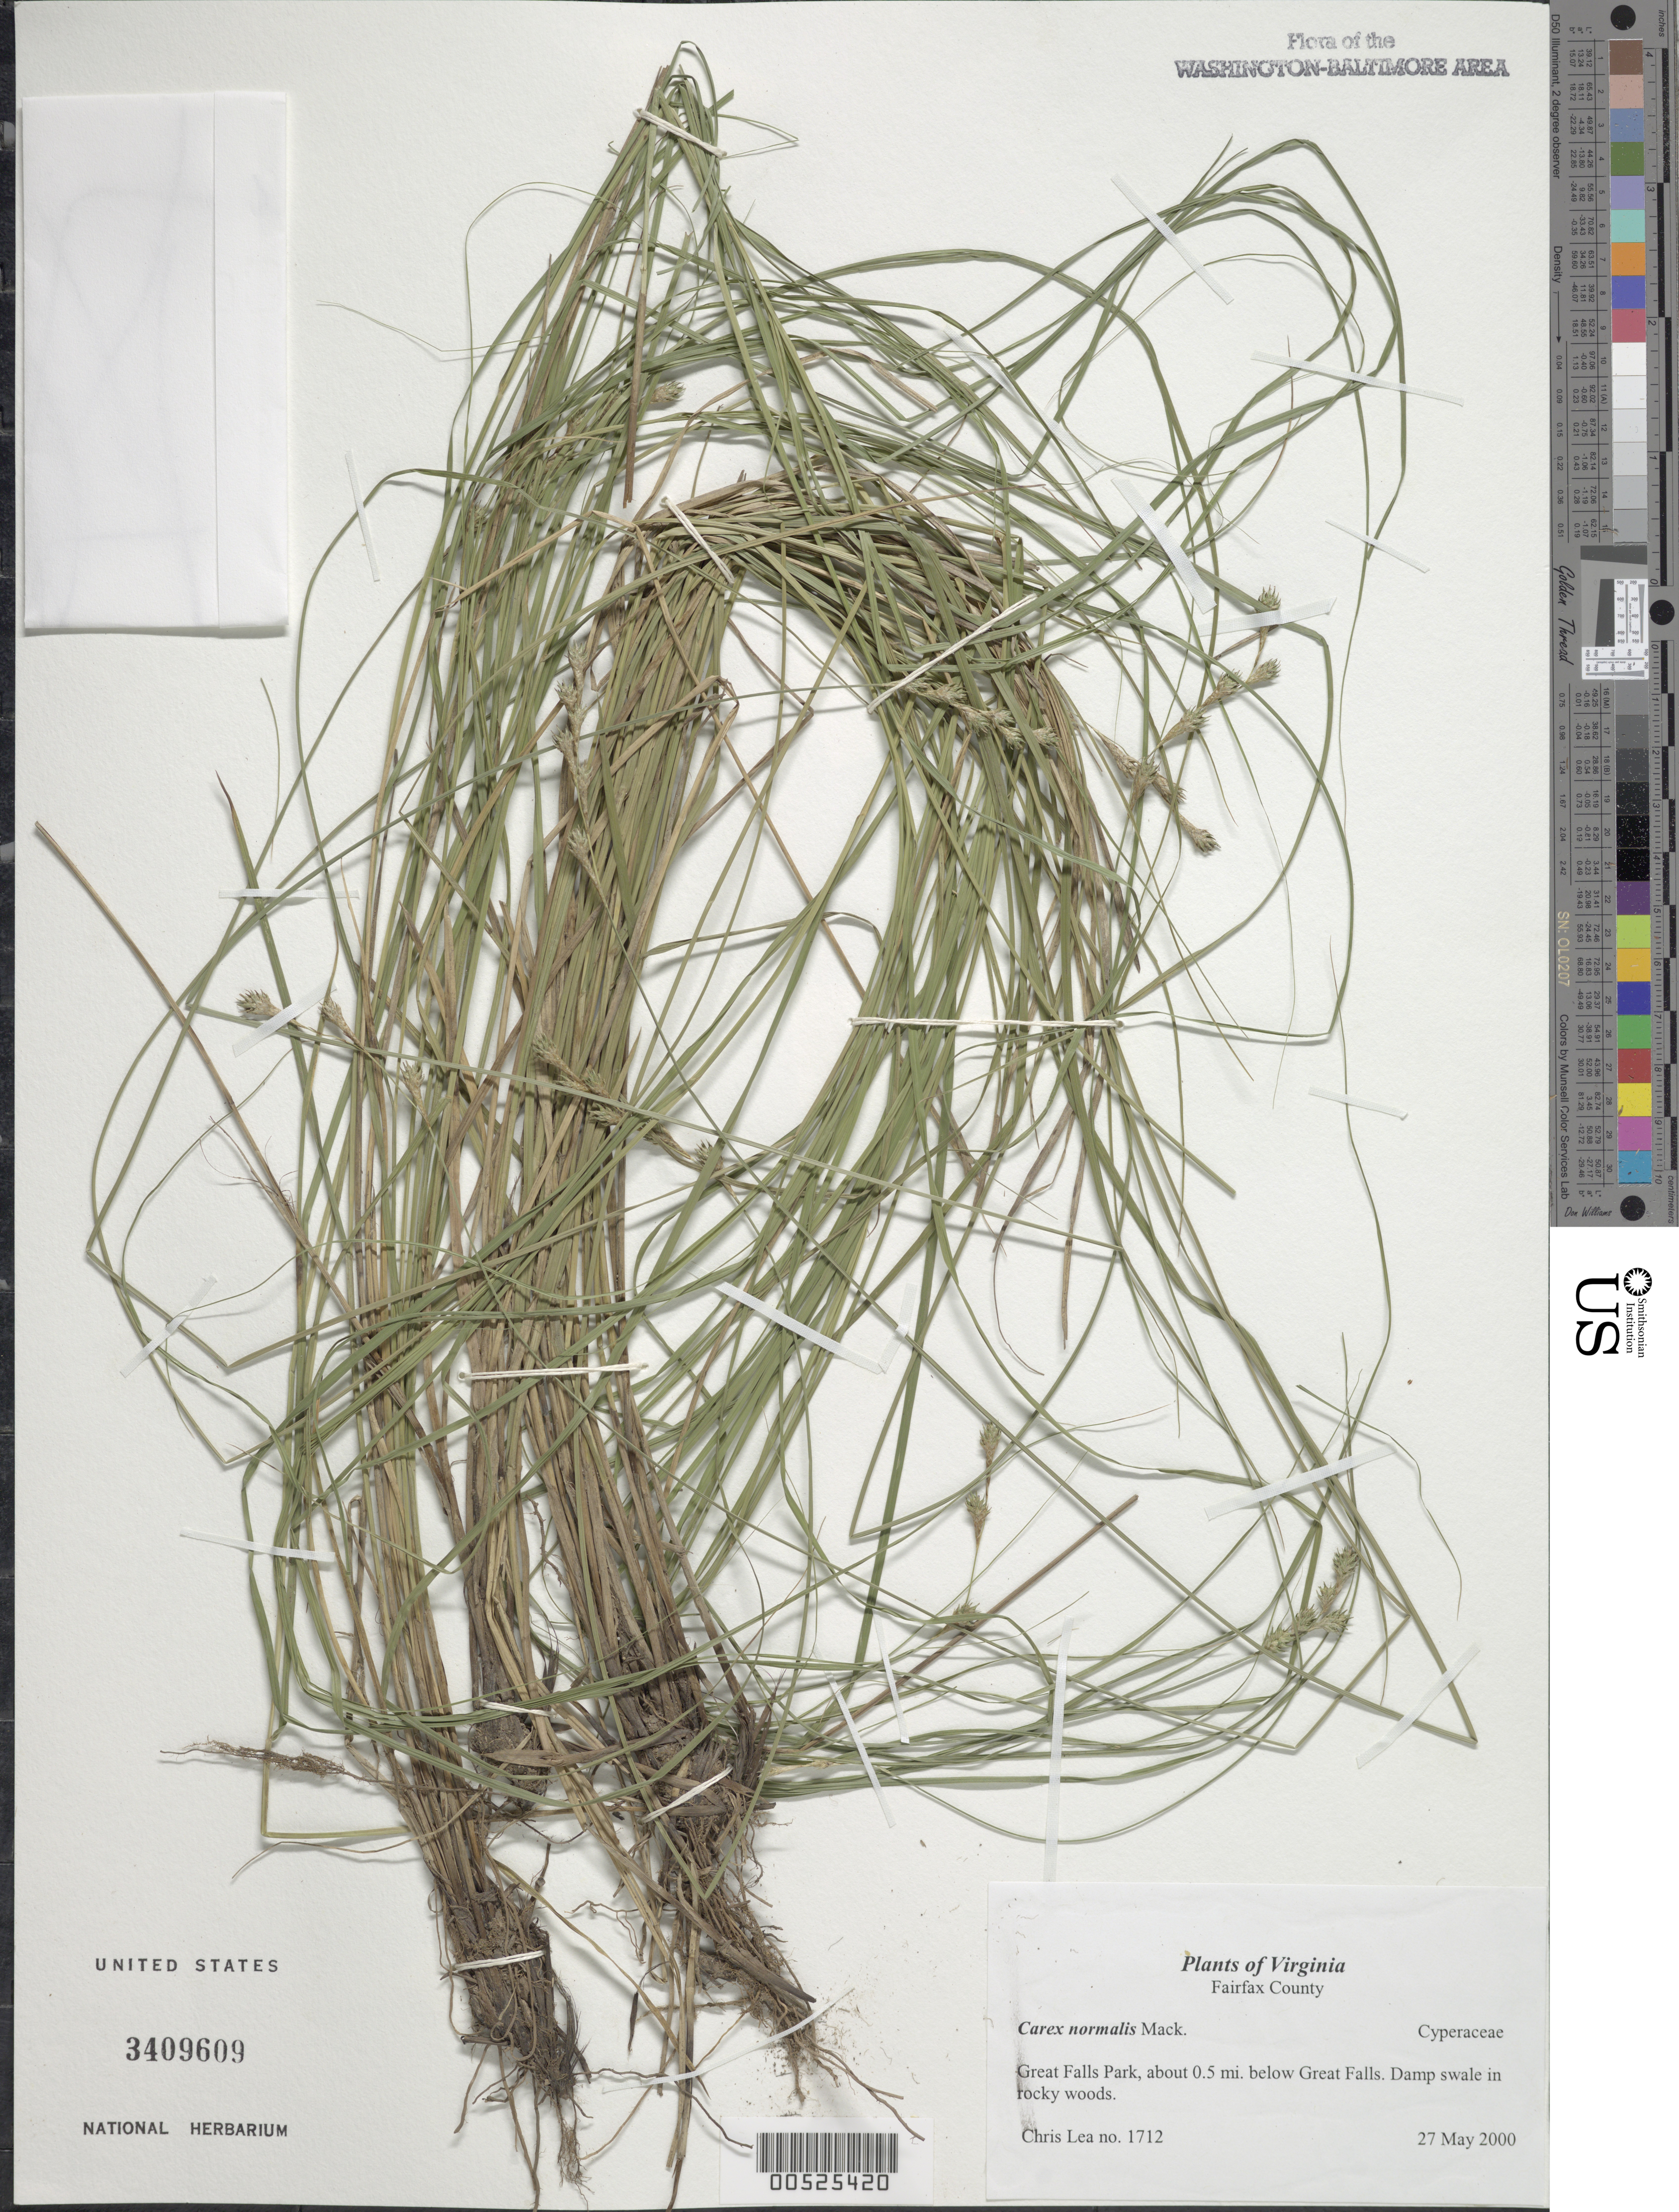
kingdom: Plantae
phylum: Tracheophyta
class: Liliopsida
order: Poales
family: Cyperaceae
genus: Carex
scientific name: Carex normalis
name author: Mack.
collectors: C. Lea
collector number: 1712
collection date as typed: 27 May 2000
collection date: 2000-05-27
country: United States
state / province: Virginia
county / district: Fairfax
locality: Great Falls Park, about 0.5 mi. below Great Falls.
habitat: Damp swale in rocky woods.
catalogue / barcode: US 3409609